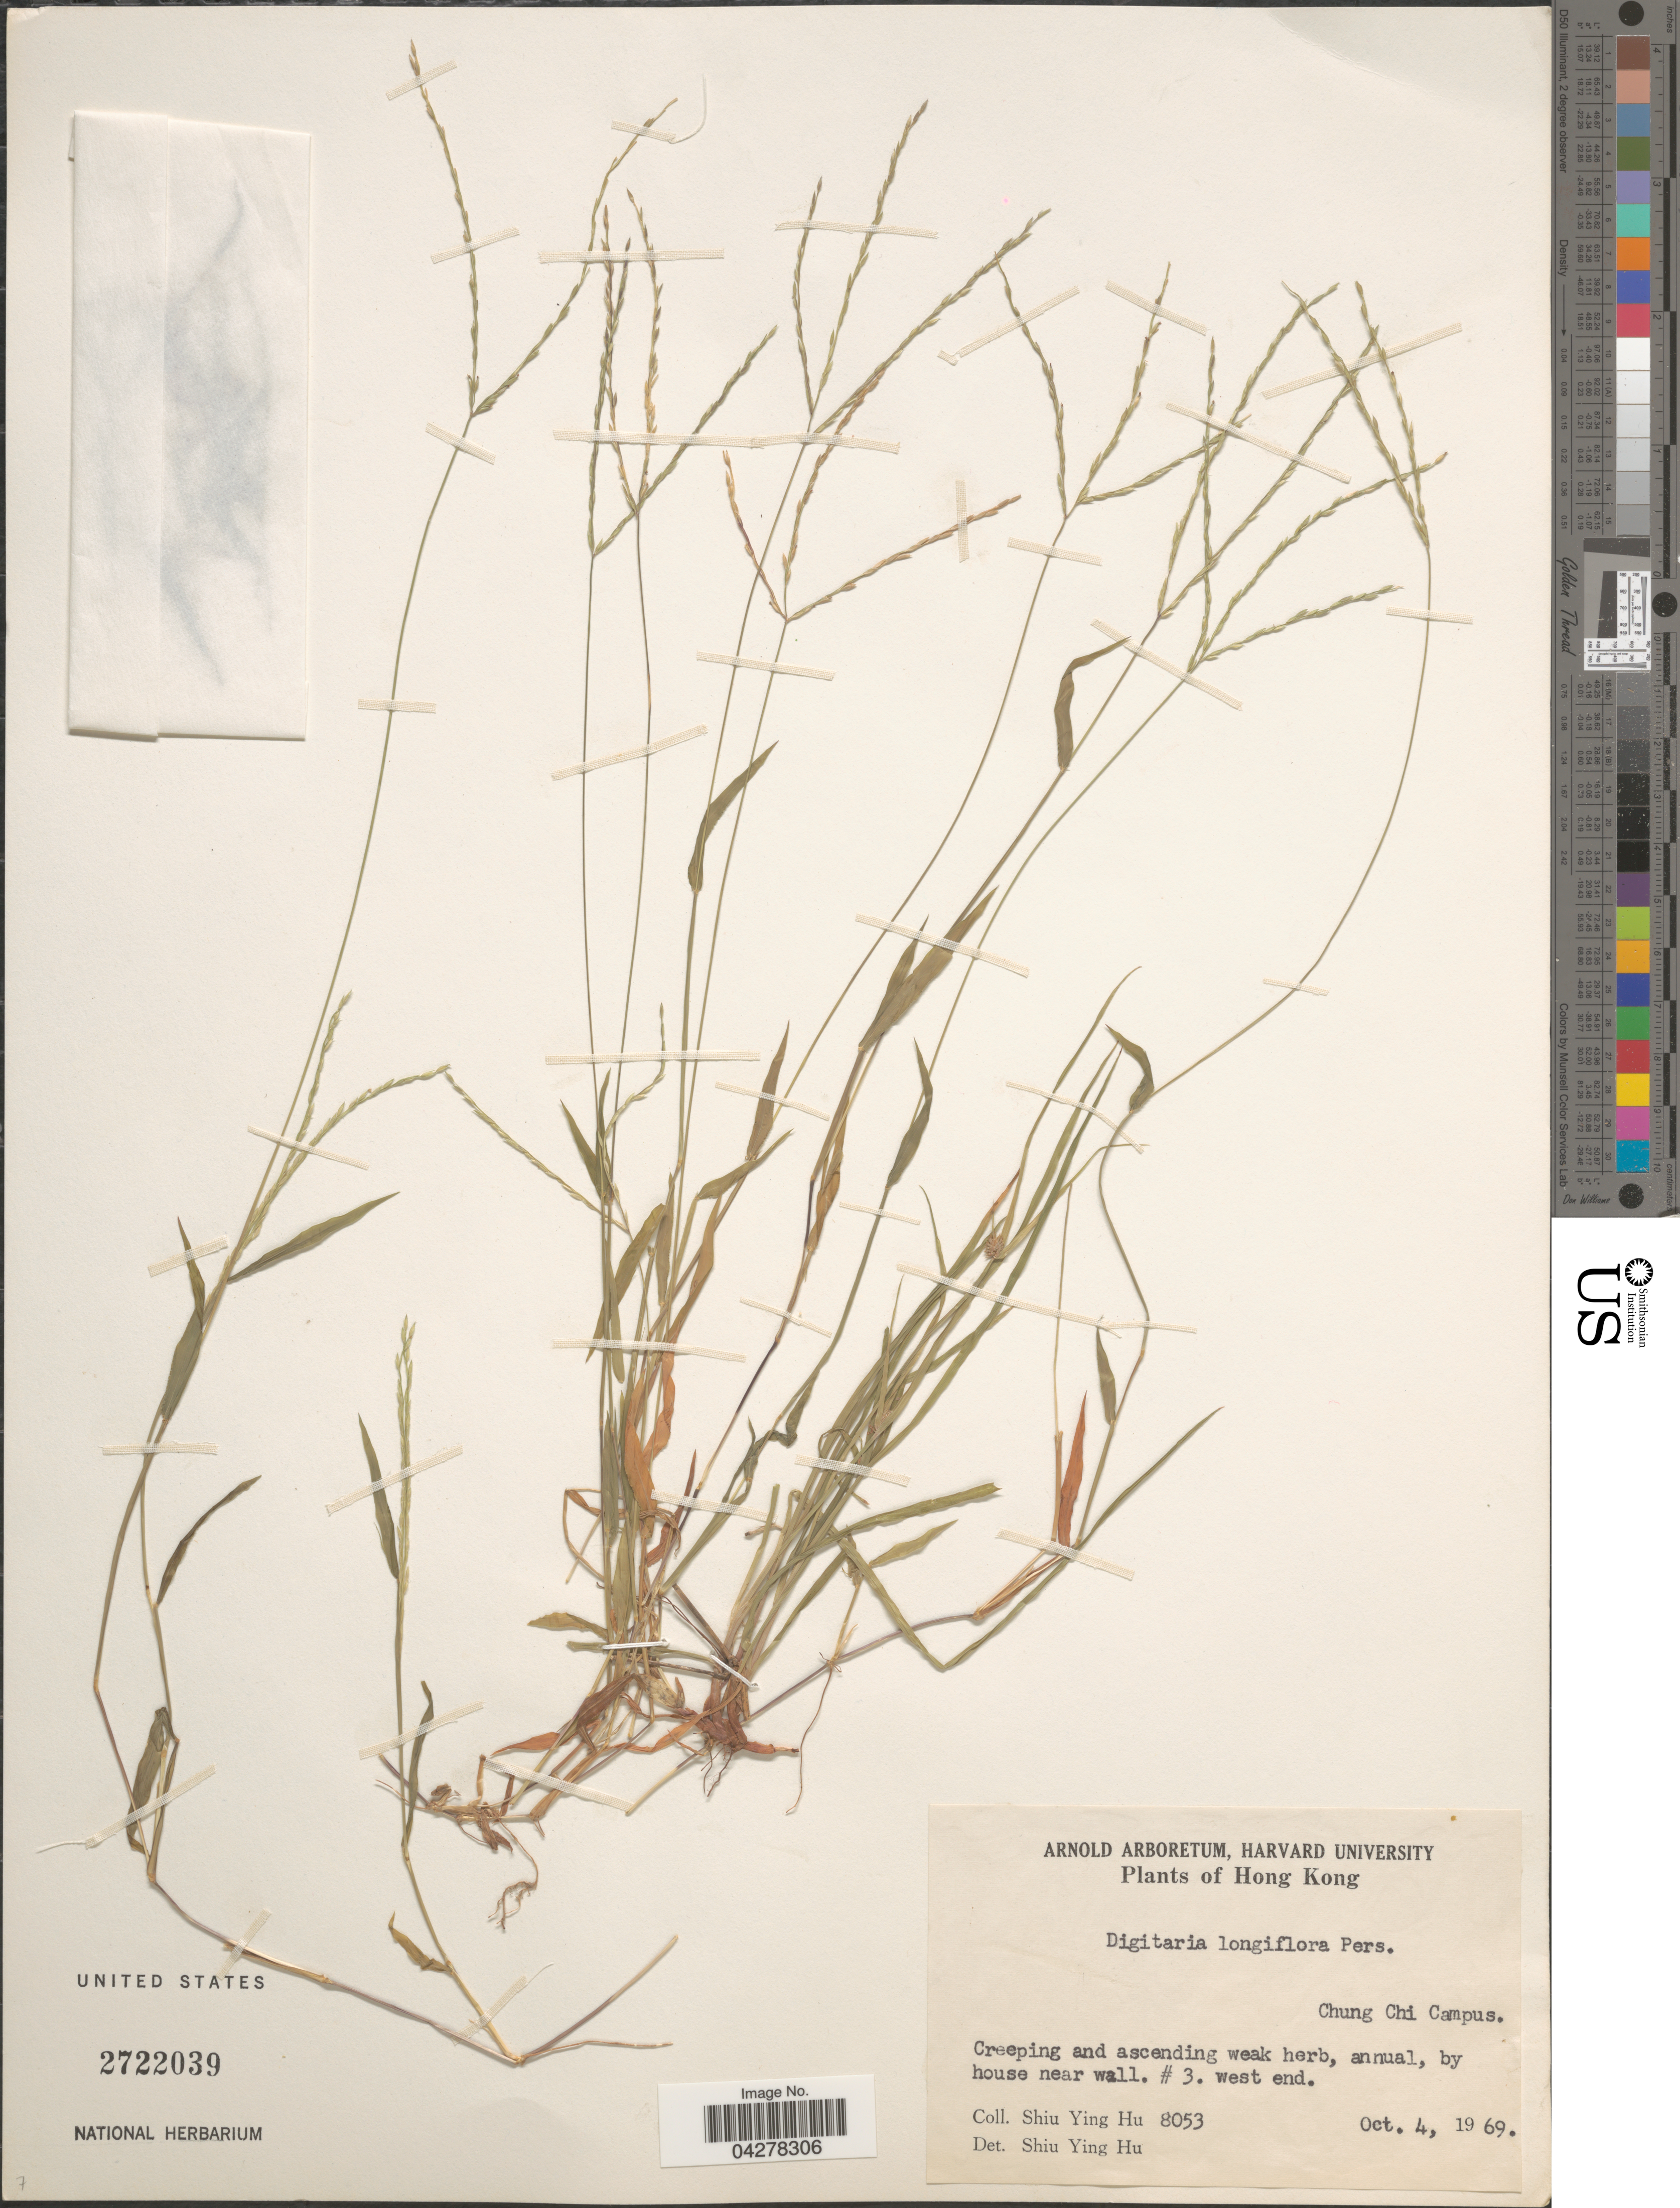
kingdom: Plantae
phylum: Tracheophyta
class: Liliopsida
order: Poales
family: Poaceae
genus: Digitaria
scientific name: Digitaria longiflora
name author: (Retz.) Pers.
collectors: S. Y. Hu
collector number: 8053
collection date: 1969-10-04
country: China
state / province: Hong Kong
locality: Chung Chi Campus. Creeping and ascending weak herb, annual, by house near wall. #3. west end.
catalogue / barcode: US 2722039